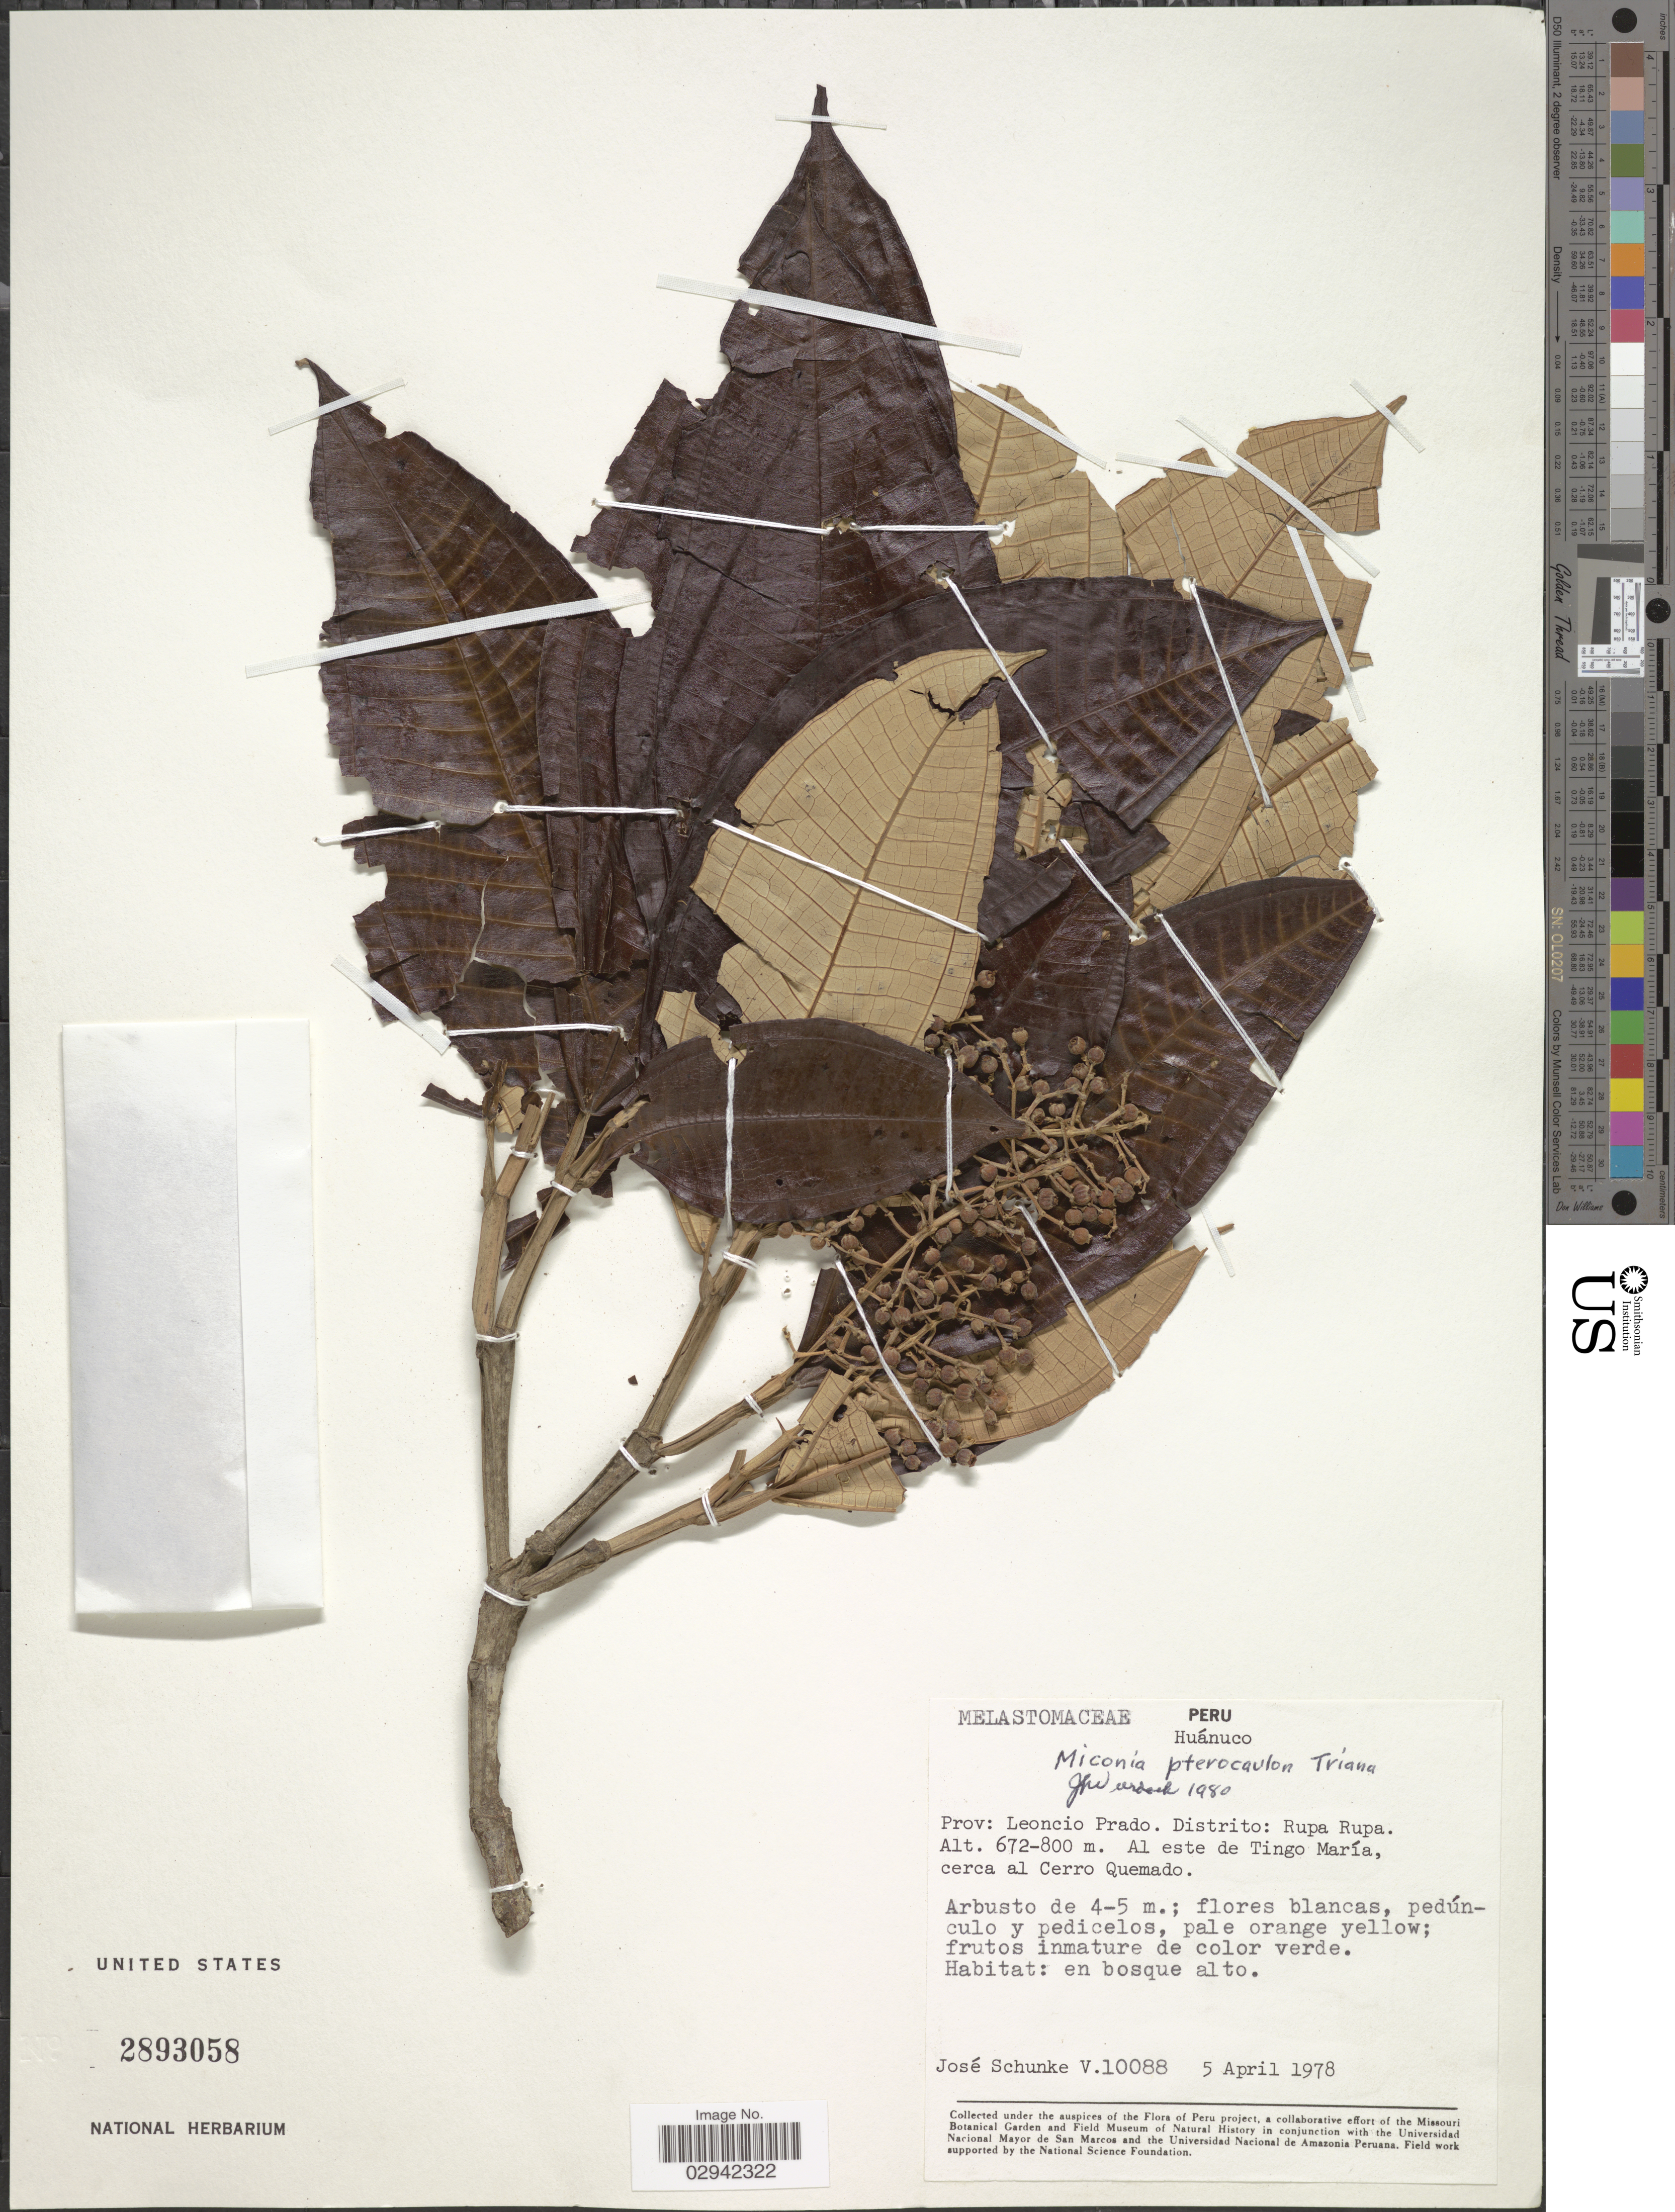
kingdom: Plantae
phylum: Tracheophyta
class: Magnoliopsida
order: Myrtales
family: Melastomataceae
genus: Miconia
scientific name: Miconia pterocaulon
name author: Triana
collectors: J. Schunke Vigo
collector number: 10088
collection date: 1978-04-05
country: Peru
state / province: Huánuco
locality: Prov. Leoncia Prado. Distrito: Rupa Rupa. Al este de Tingo María, cerca al Cerro Quemado.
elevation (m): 672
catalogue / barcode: US 2893058